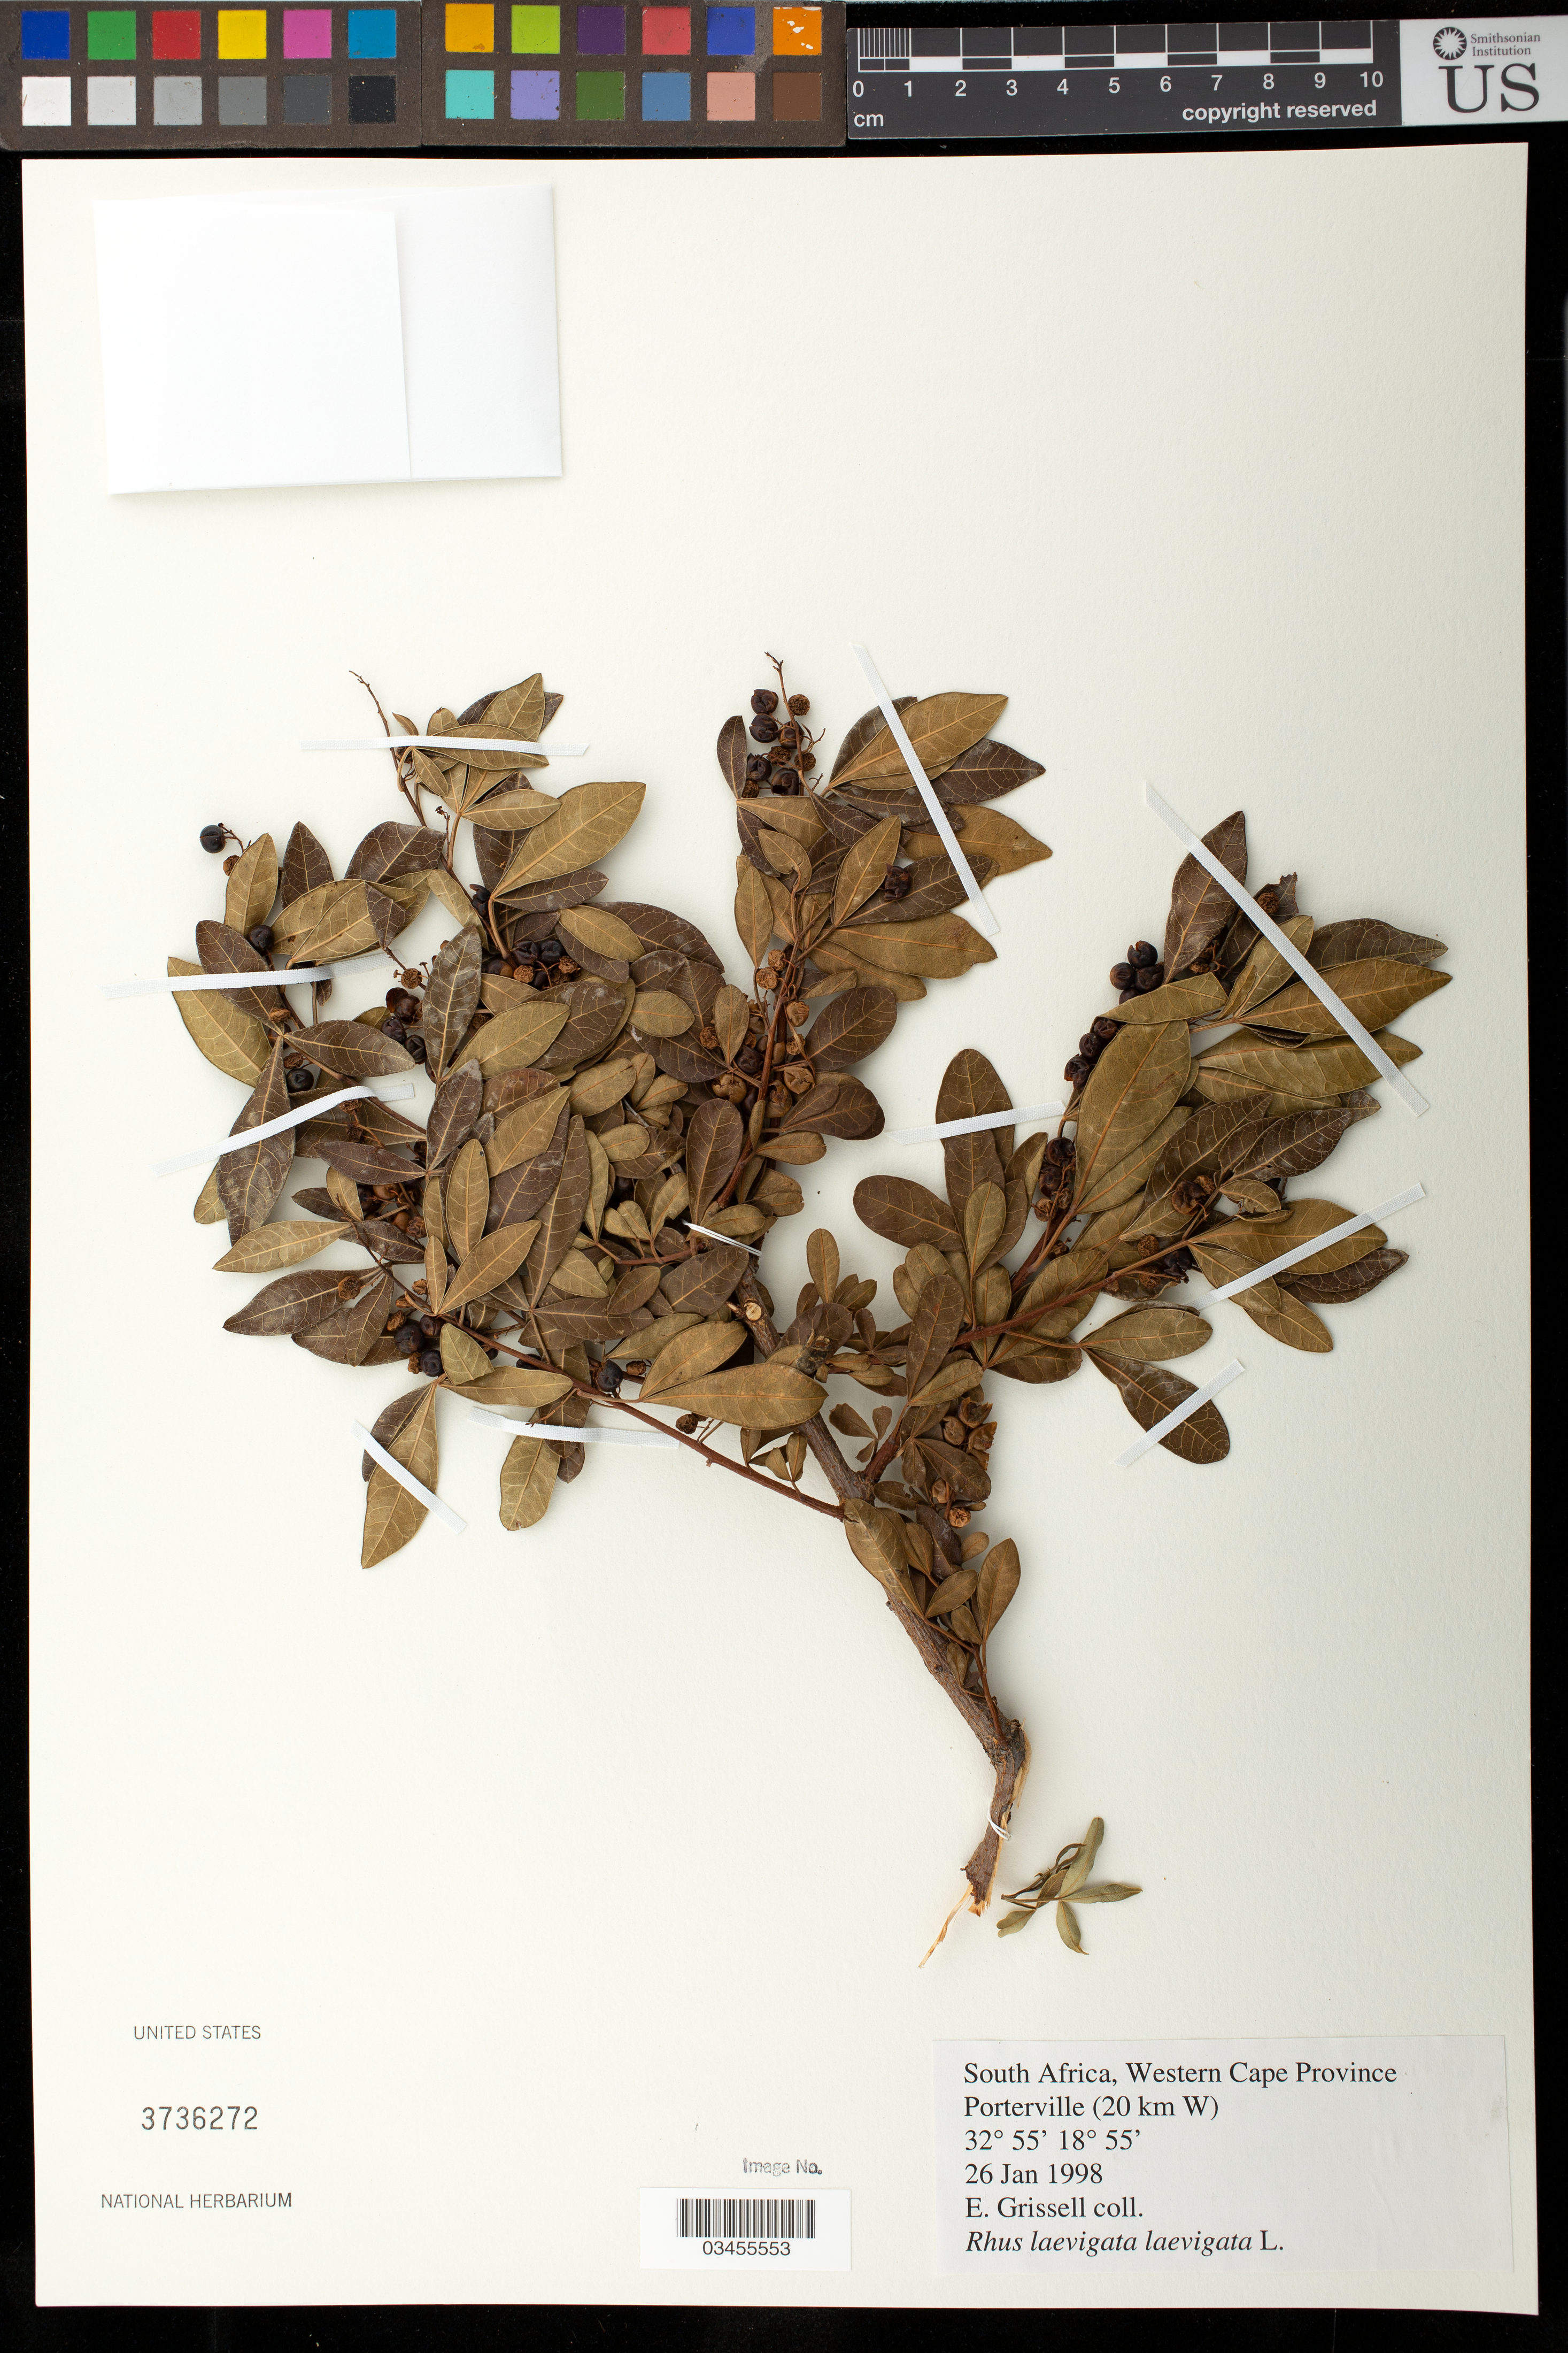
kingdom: Plantae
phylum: Tracheophyta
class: Magnoliopsida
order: Sapindales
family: Anacardiaceae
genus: Rhus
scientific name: Rhus laevigata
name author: L.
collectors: E. Grissell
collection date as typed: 26 Jan 1998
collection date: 1998-01-26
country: South Africa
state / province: Western Cape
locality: Porterville (20 km W).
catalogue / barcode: US 3736272